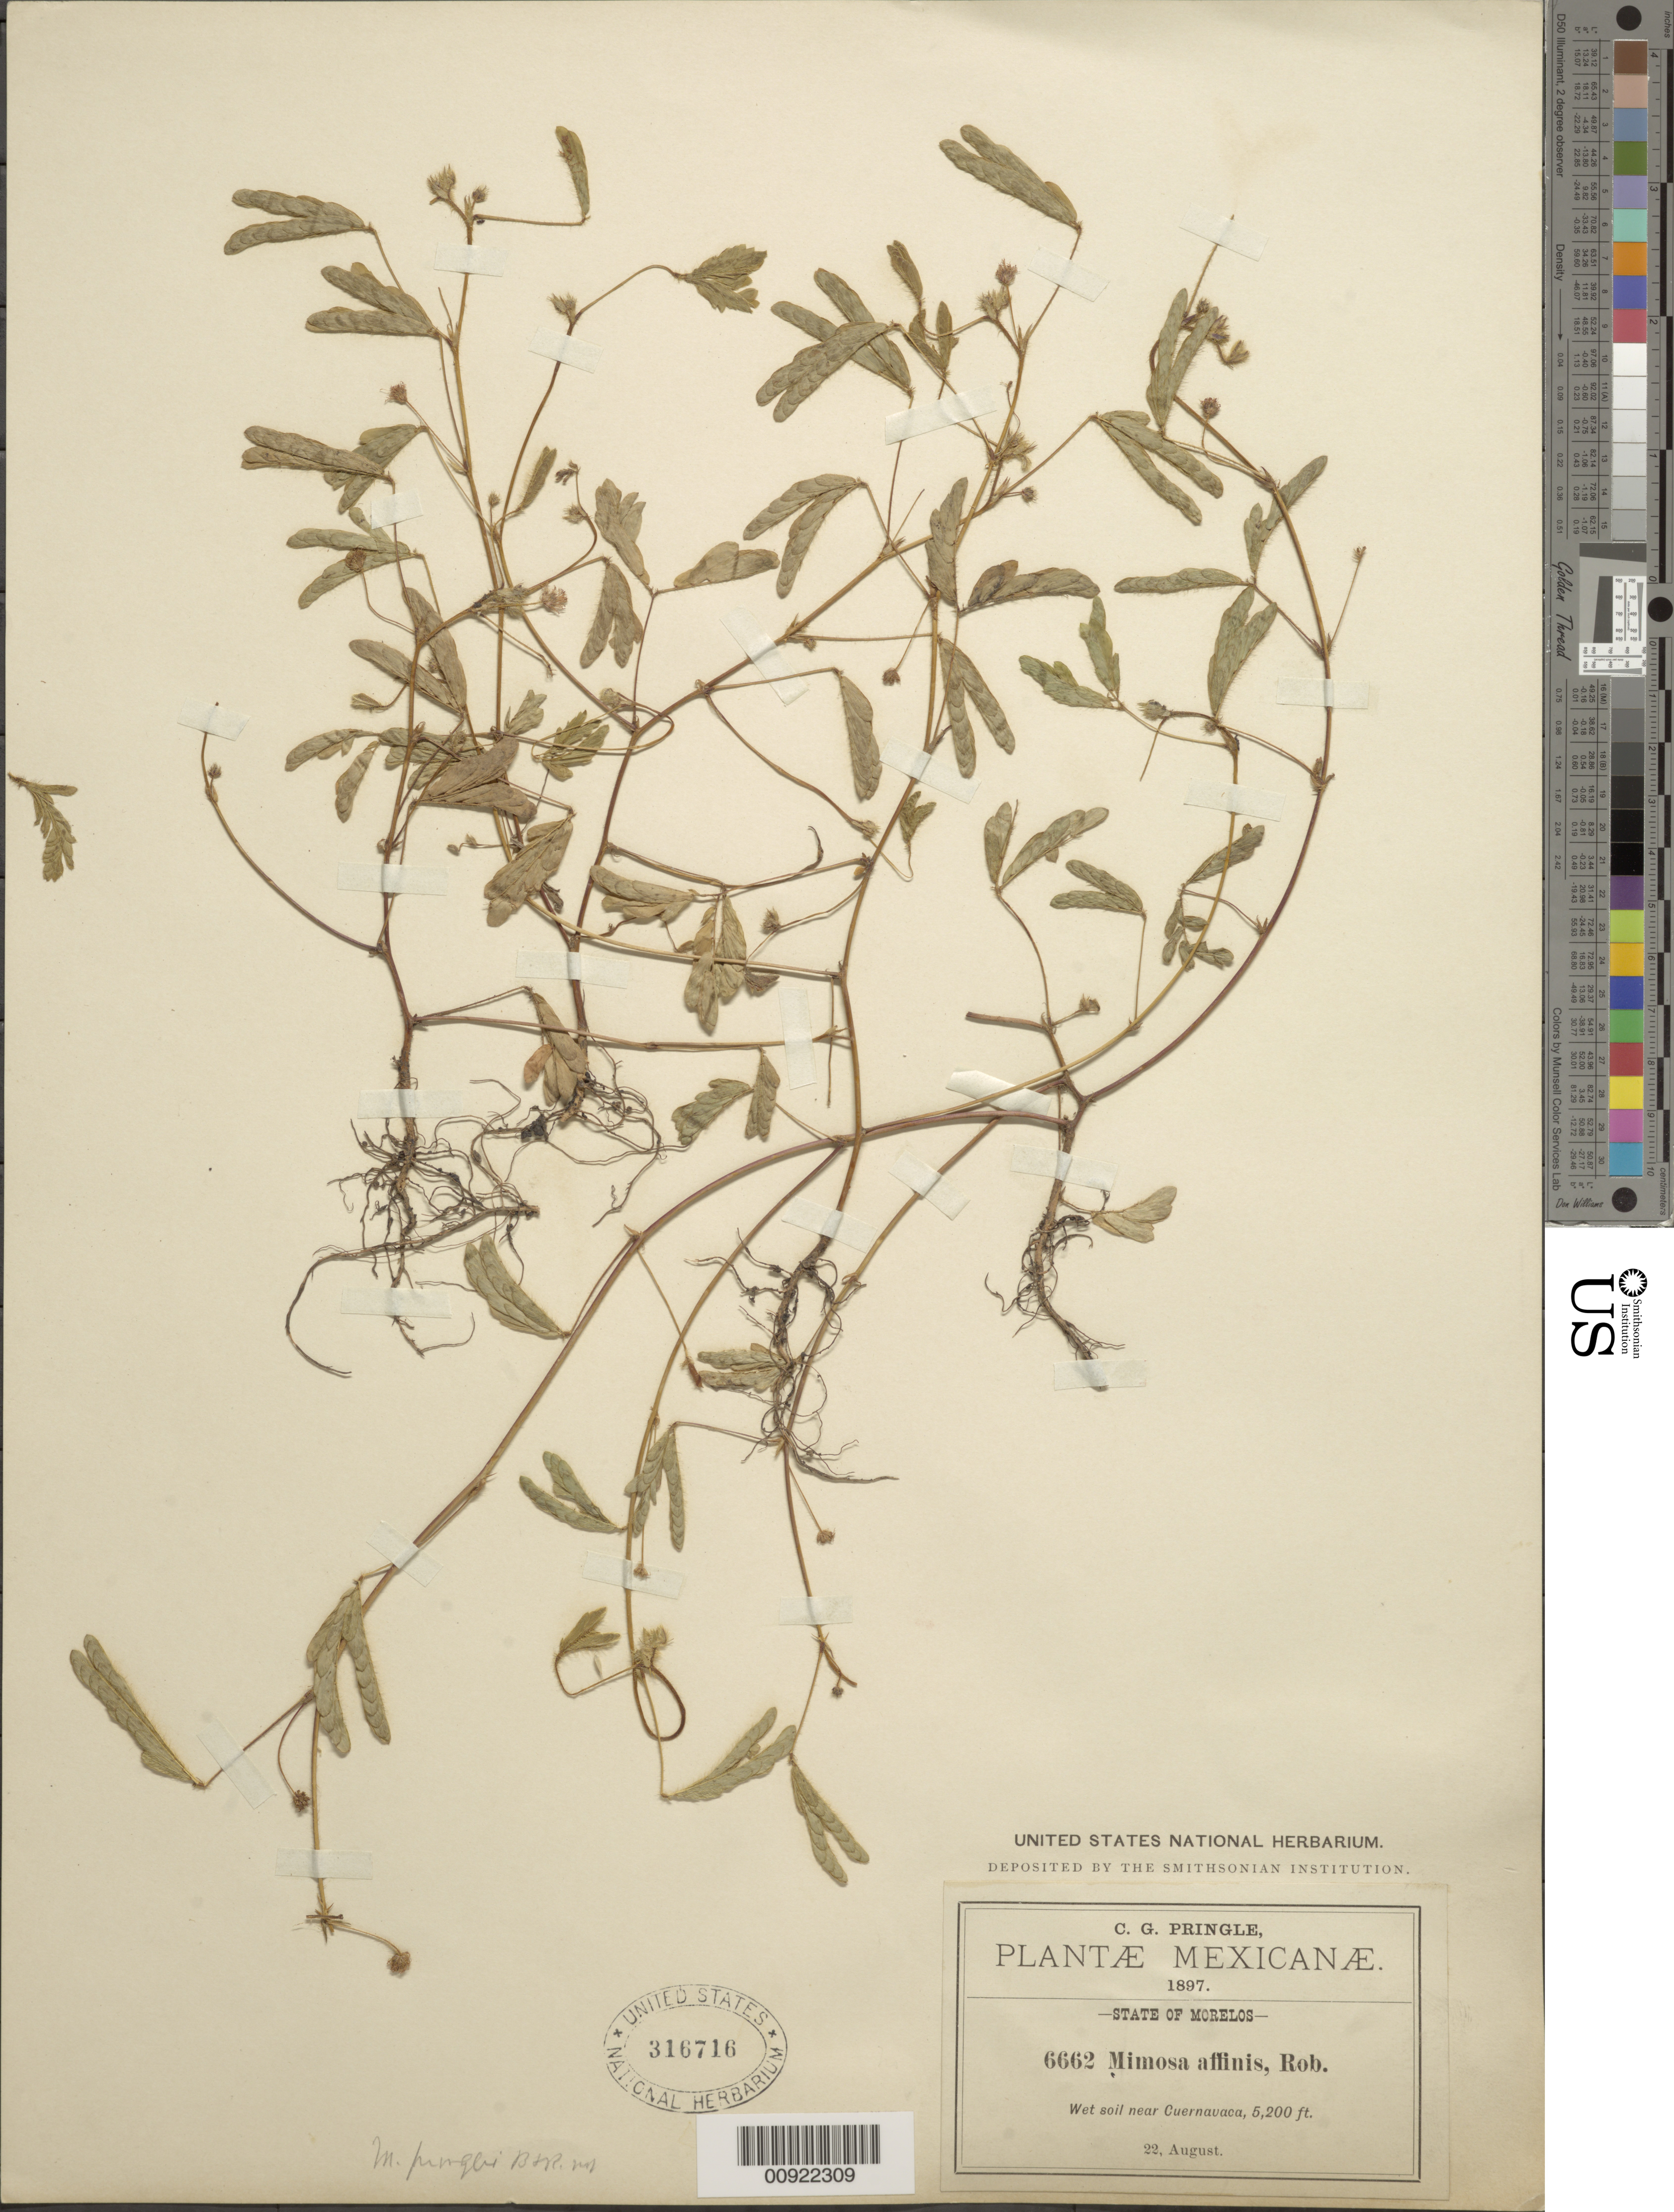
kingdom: Plantae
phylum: Tracheophyta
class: Magnoliopsida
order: Fabales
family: Fabaceae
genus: Mimosa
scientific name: Mimosa affinis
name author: B.L. Rob.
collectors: C. G. Pringle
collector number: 6662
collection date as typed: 22 Aug 1897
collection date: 1897-08-22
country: Mexico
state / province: Morelos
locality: Near Cuernavaca, State of Morelos.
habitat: Wet soil.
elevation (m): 1585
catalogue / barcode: US 316716